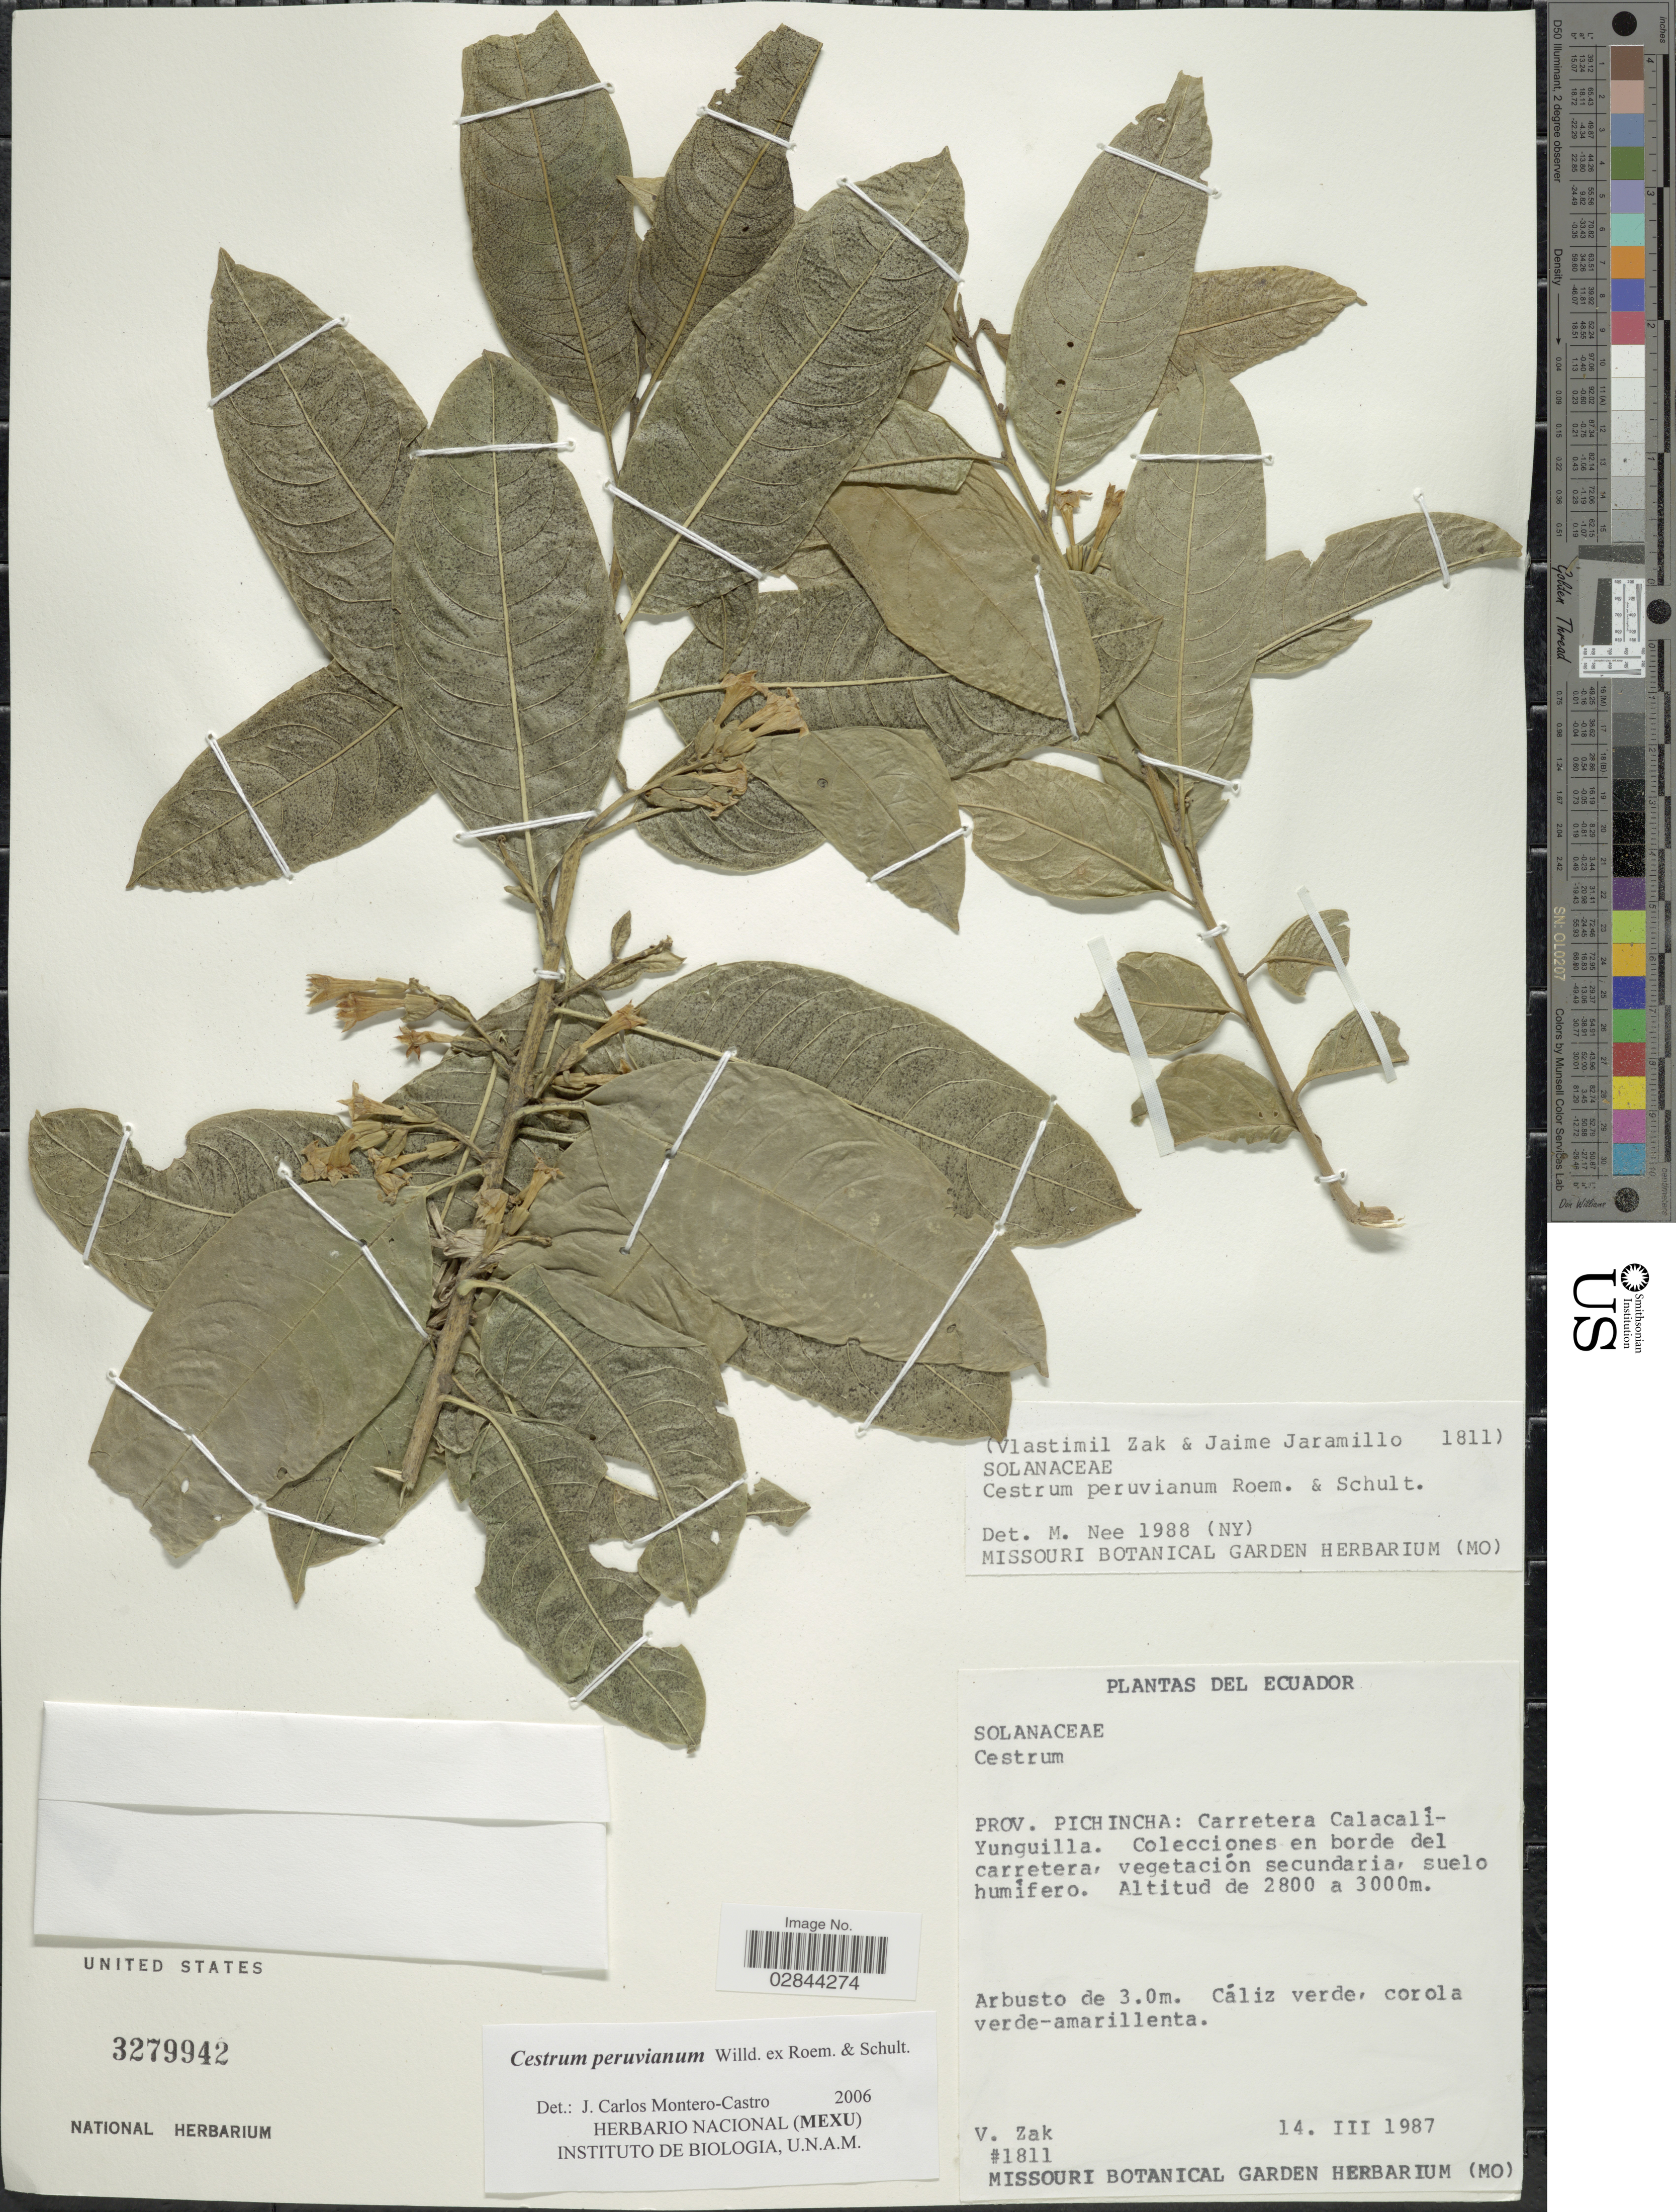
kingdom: Plantae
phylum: Tracheophyta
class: Magnoliopsida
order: Solanales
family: Solanaceae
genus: Cestrum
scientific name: Cestrum affine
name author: Kunth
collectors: V. Zak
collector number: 1811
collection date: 1987-03-14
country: Ecuador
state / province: Pichincha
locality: Carretera Calacalí-Yunguilla.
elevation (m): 2800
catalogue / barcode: US 3279942